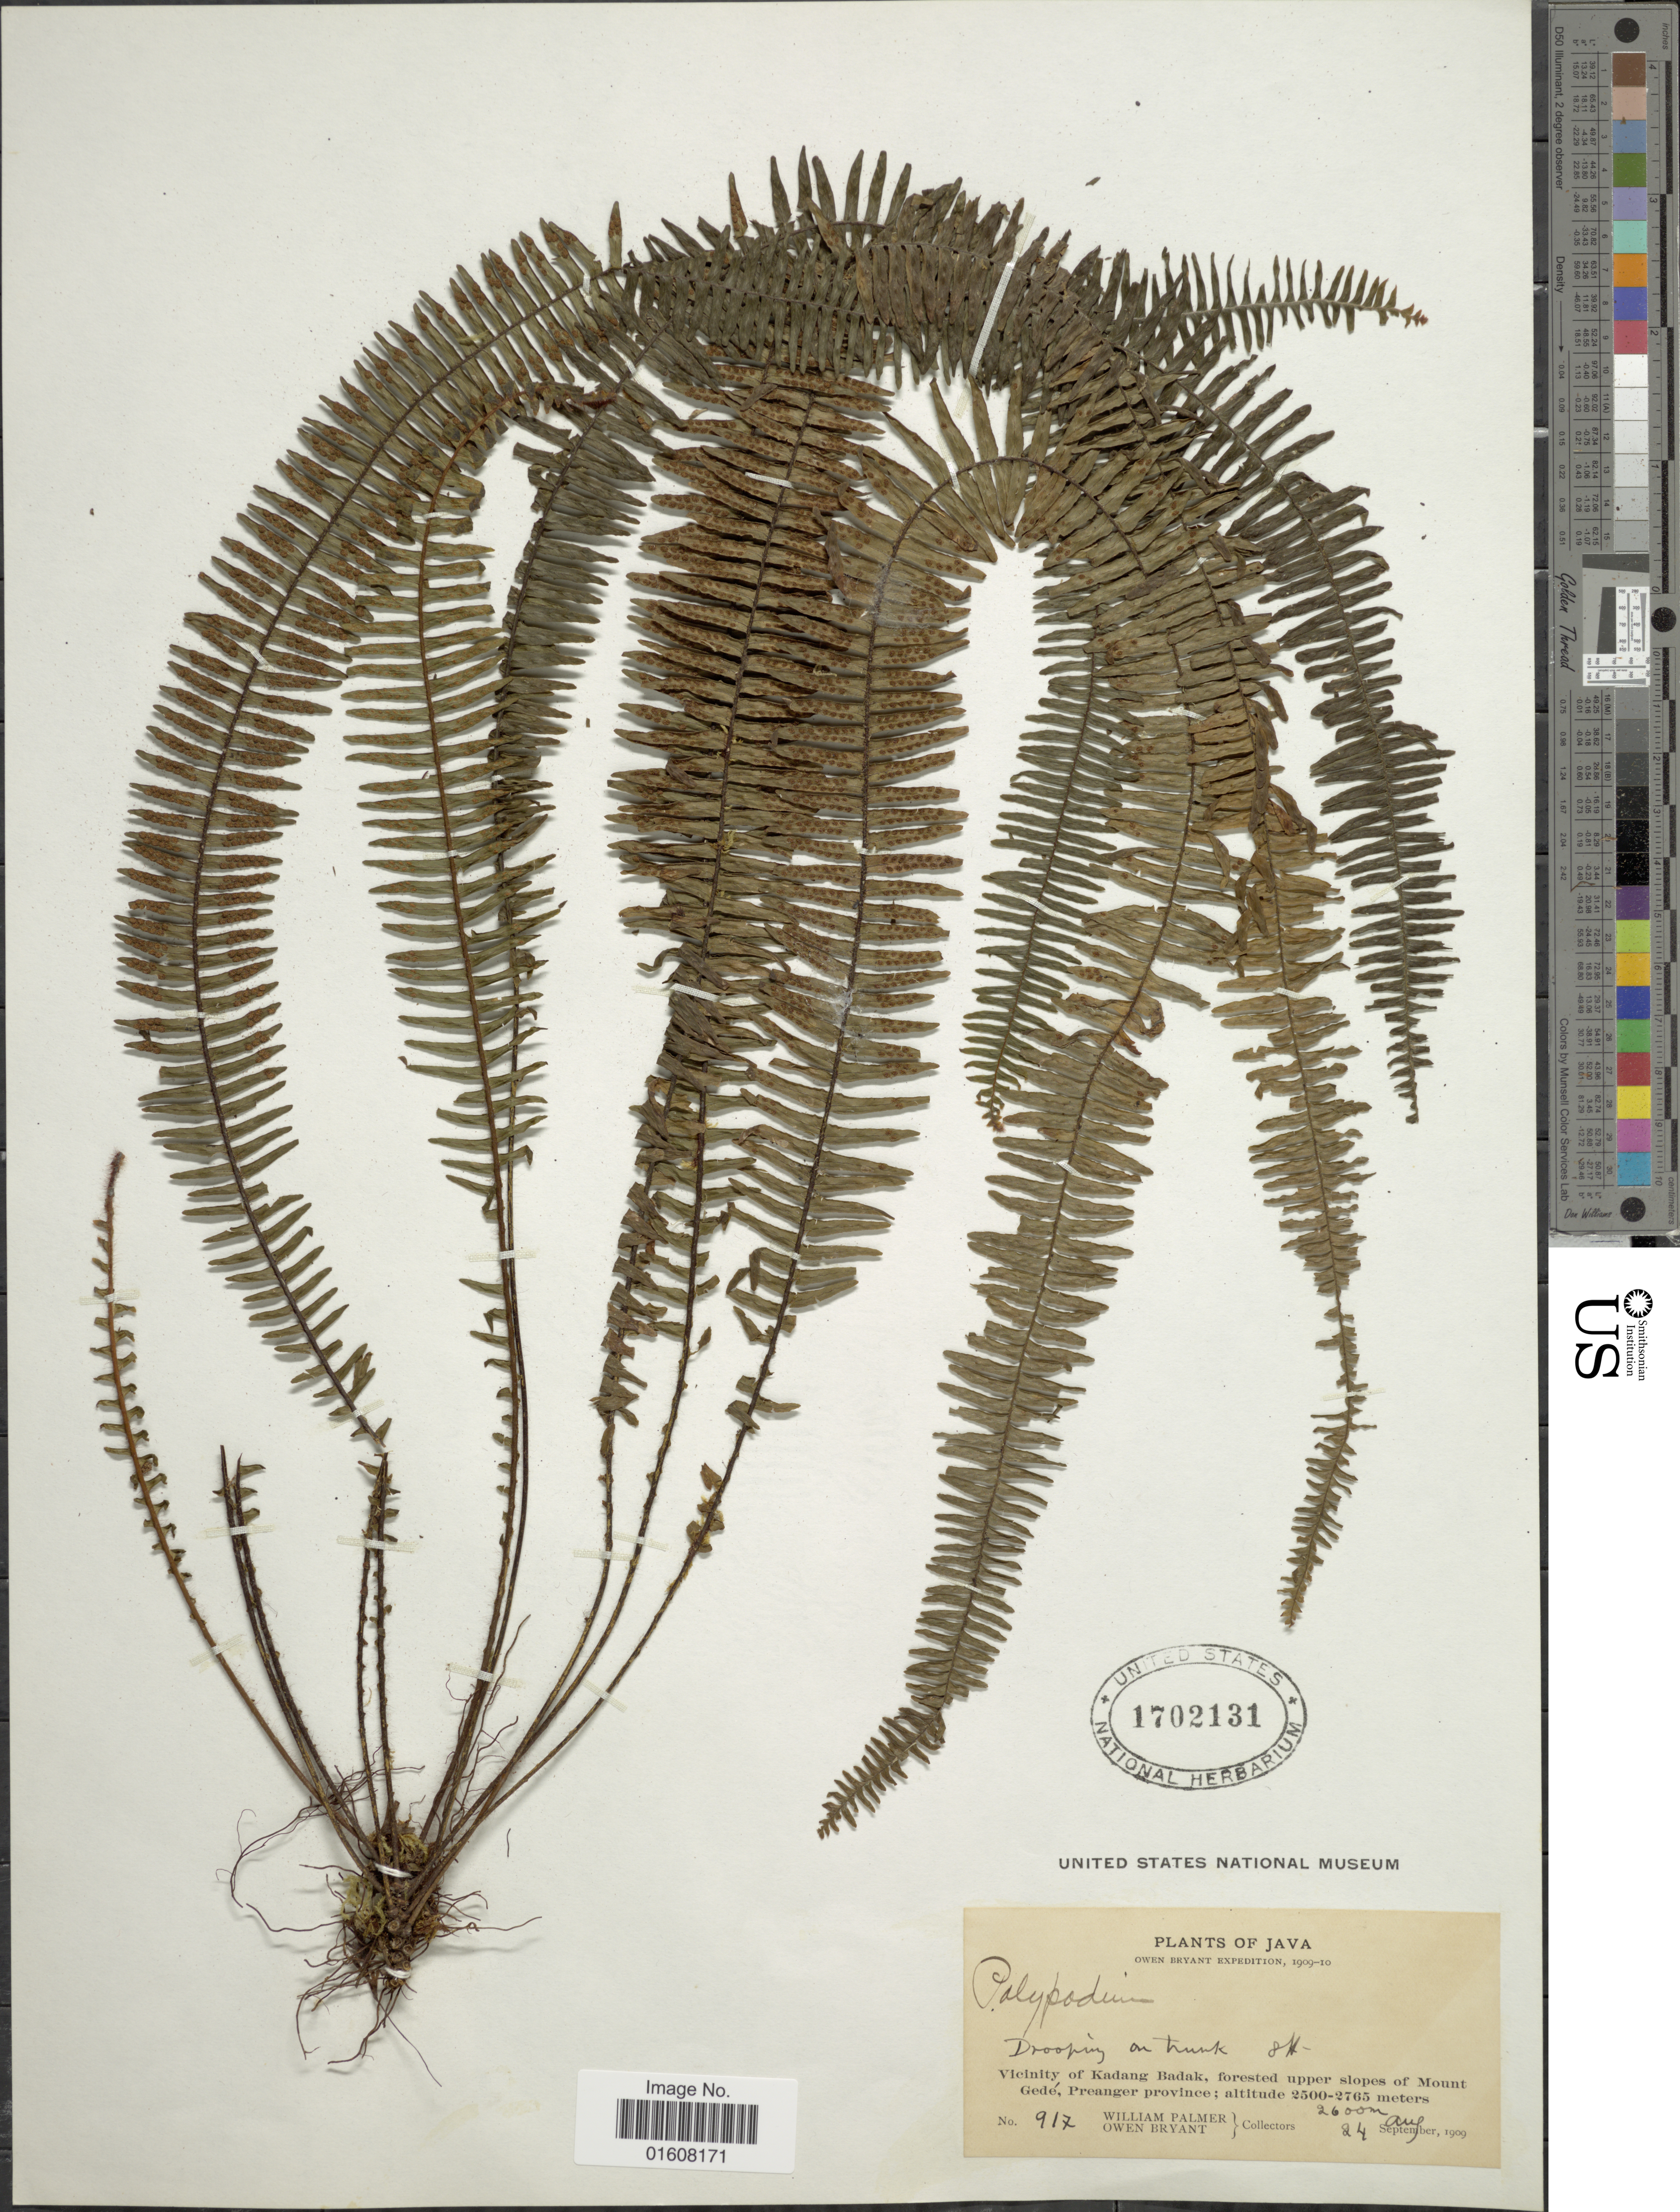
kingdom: Plantae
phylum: Tracheophyta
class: Polypodiopsida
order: Polypodiales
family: Polypodiaceae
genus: Grammitis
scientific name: Grammitis sp.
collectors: W. Palmer & O. Bryant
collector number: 917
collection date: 1909-08-24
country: Indonesia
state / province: Java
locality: Vicinity of Kadang Badak, forested upper slopes of Mount Gedé, Preanger province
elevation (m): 2600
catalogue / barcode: US 1702131